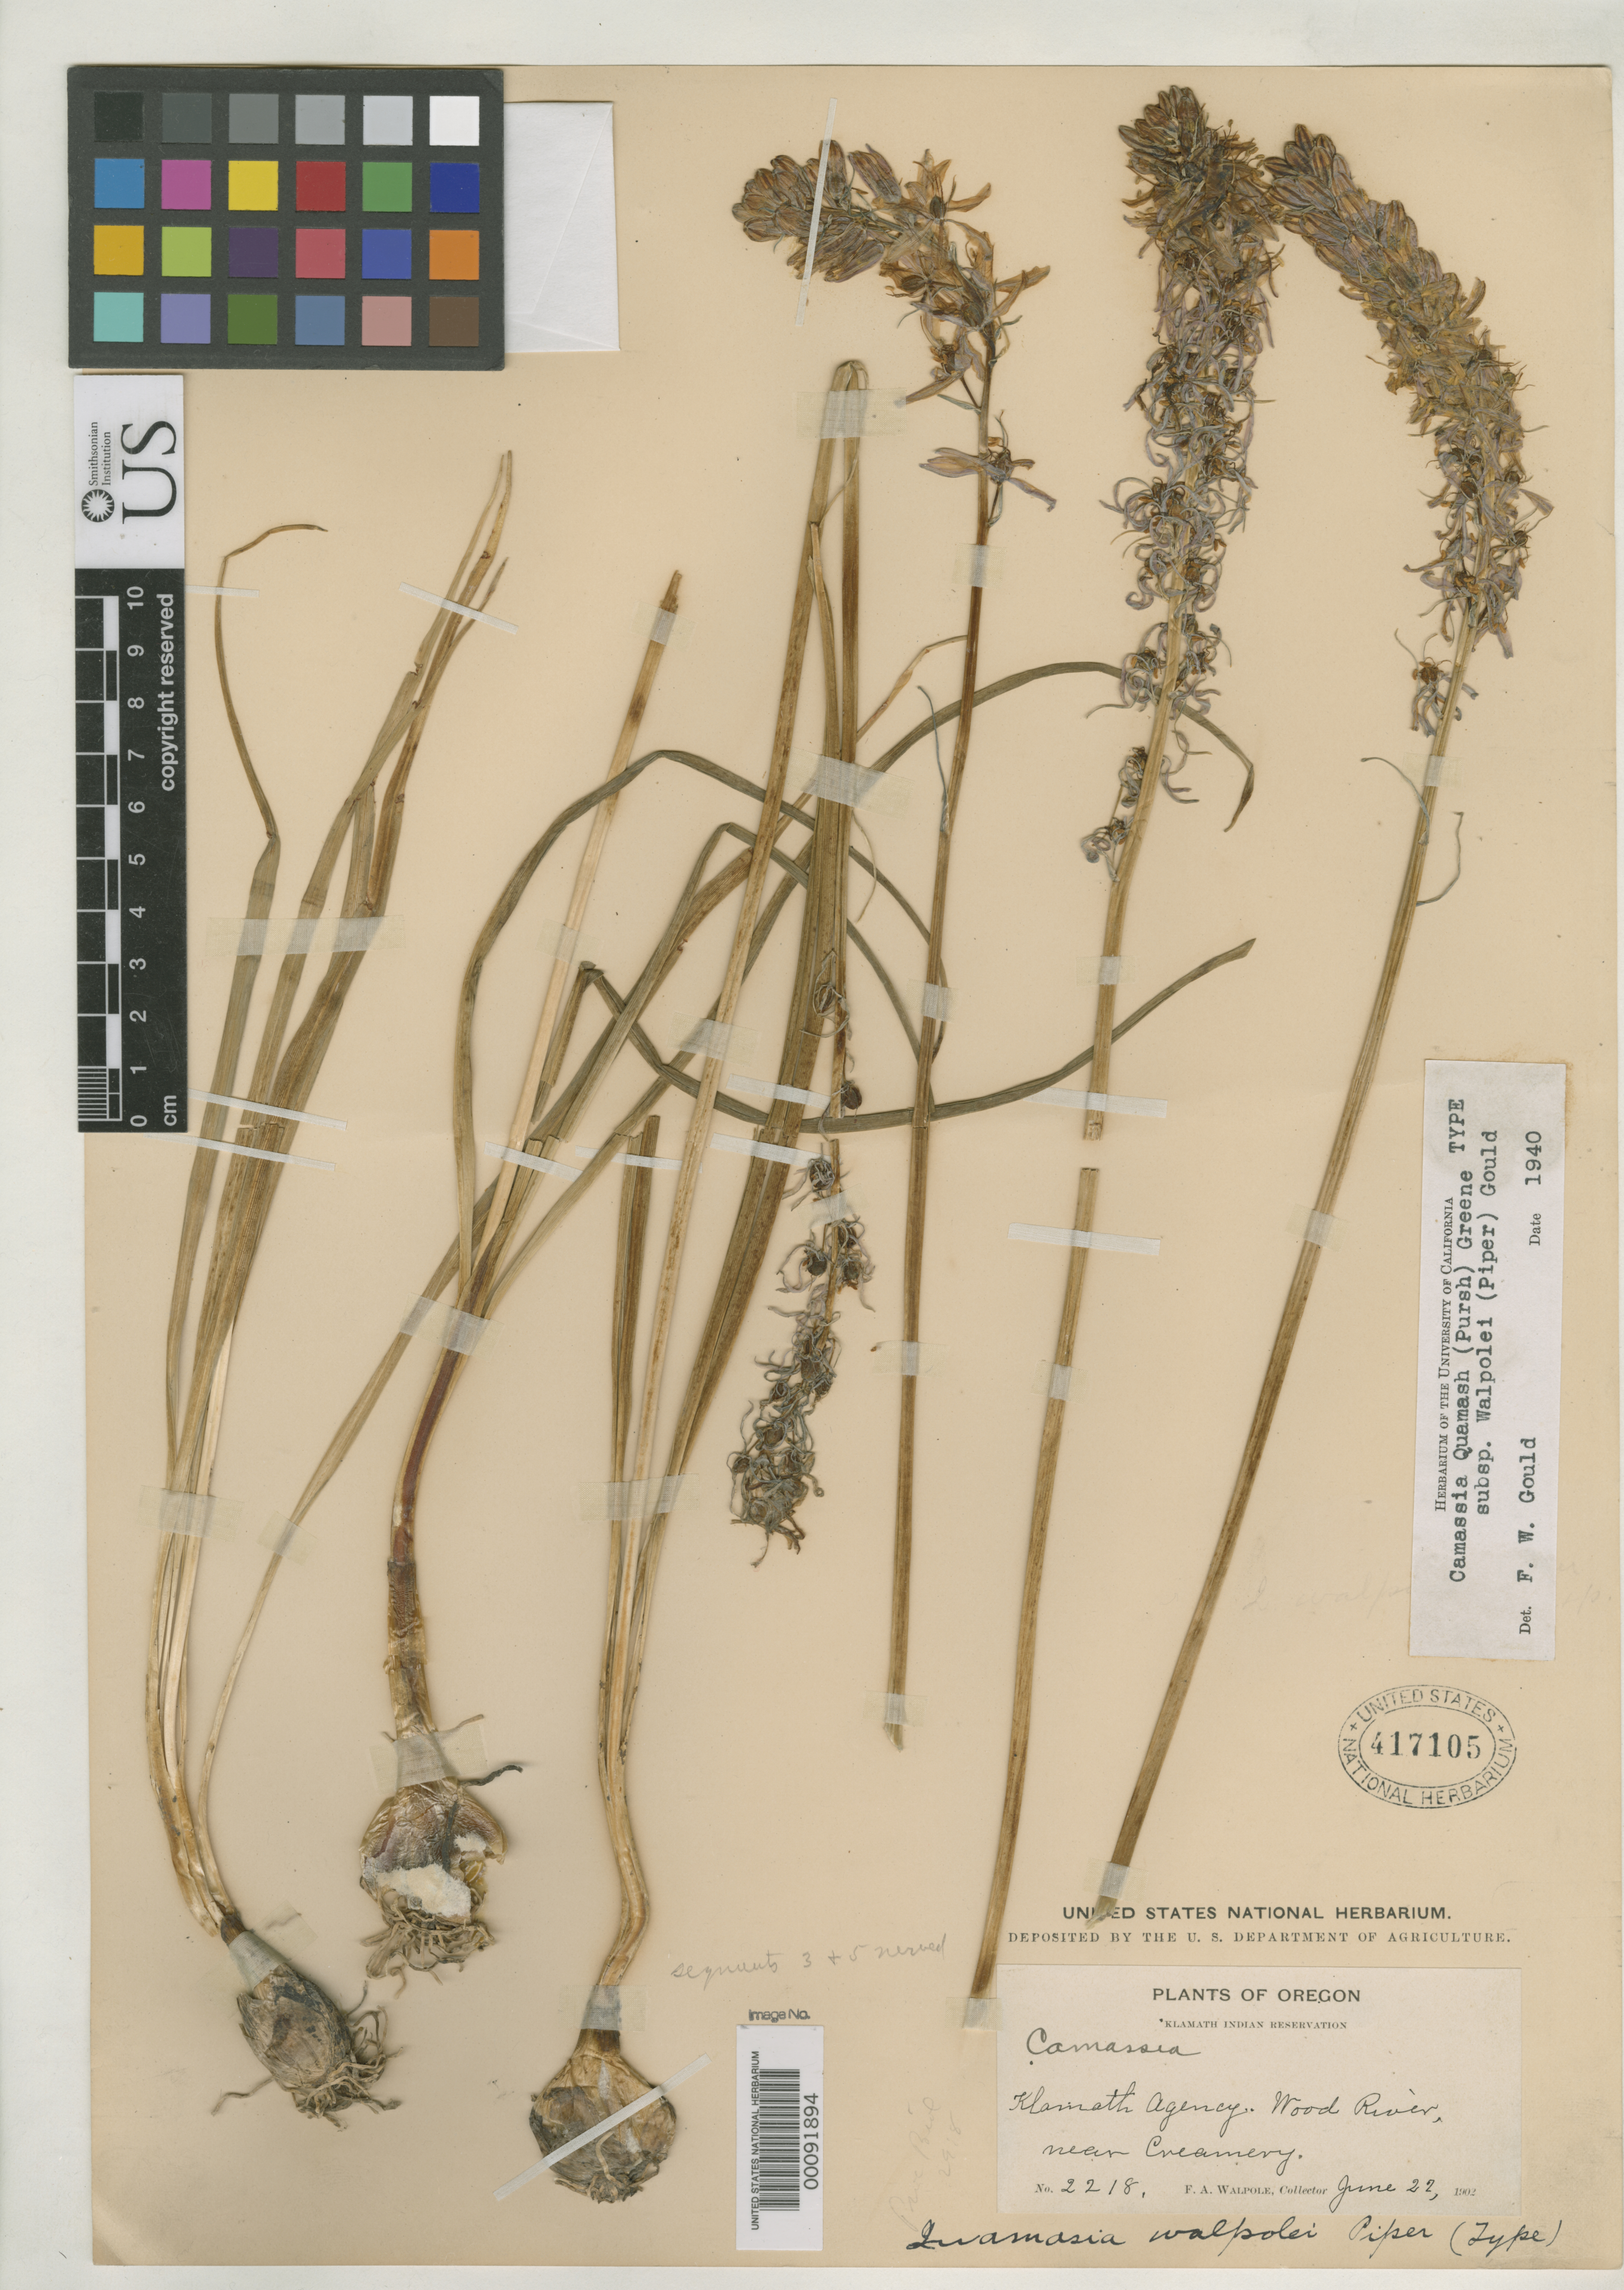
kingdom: Plantae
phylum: Tracheophyta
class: Liliopsida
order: Asparagales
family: Asparagaceae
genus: Quamasia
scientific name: Quamasia walpolei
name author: Piper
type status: Holotype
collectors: F. Walpole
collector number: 2218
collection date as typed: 22 Jun 1902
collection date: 1902-06-22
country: United States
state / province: Oregon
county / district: Hood River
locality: Hood River, Klamath Indian Reservation.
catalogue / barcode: US 417105